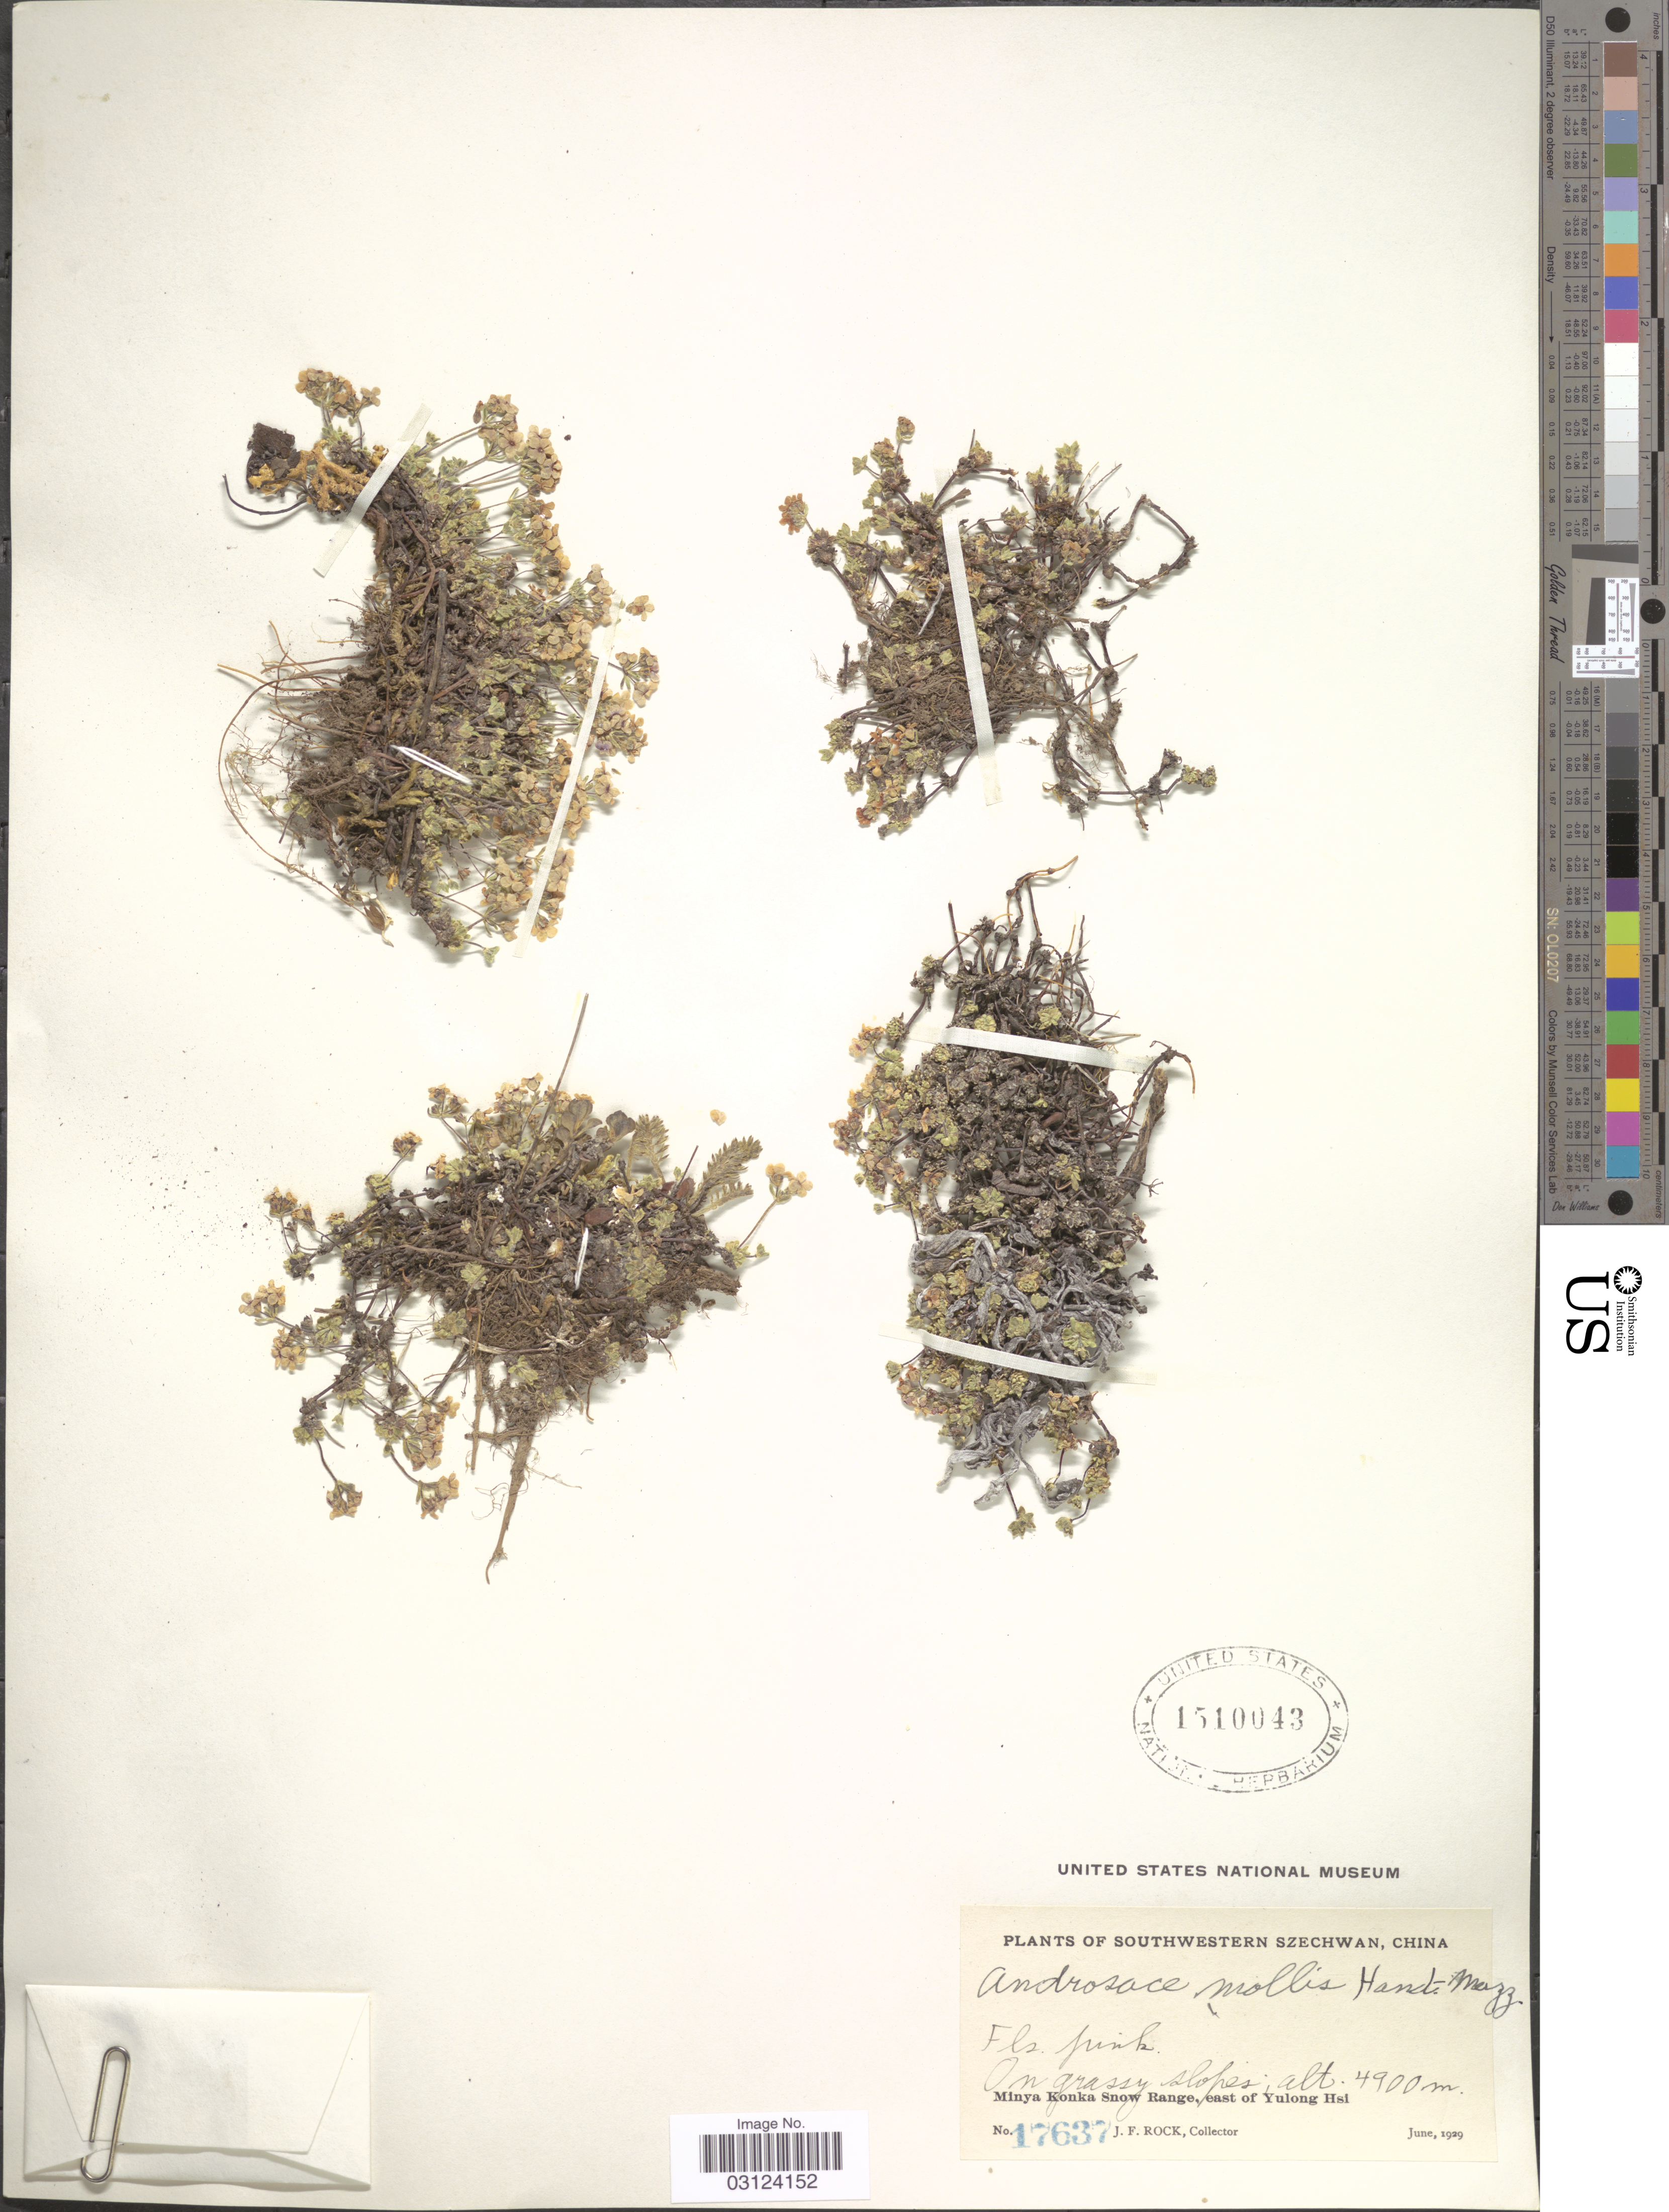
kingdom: Plantae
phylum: Tracheophyta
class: Magnoliopsida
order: Ericales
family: Primulaceae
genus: Androsace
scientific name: Androsace mollis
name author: Hand.-Mazz.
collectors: J. Rock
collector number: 17637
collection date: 1929-06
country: China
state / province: Sichuan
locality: Southwestern Szechwan, China, Minya Konka Snow Range, east of Yulong Hsi.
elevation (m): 4900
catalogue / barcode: US 1510043